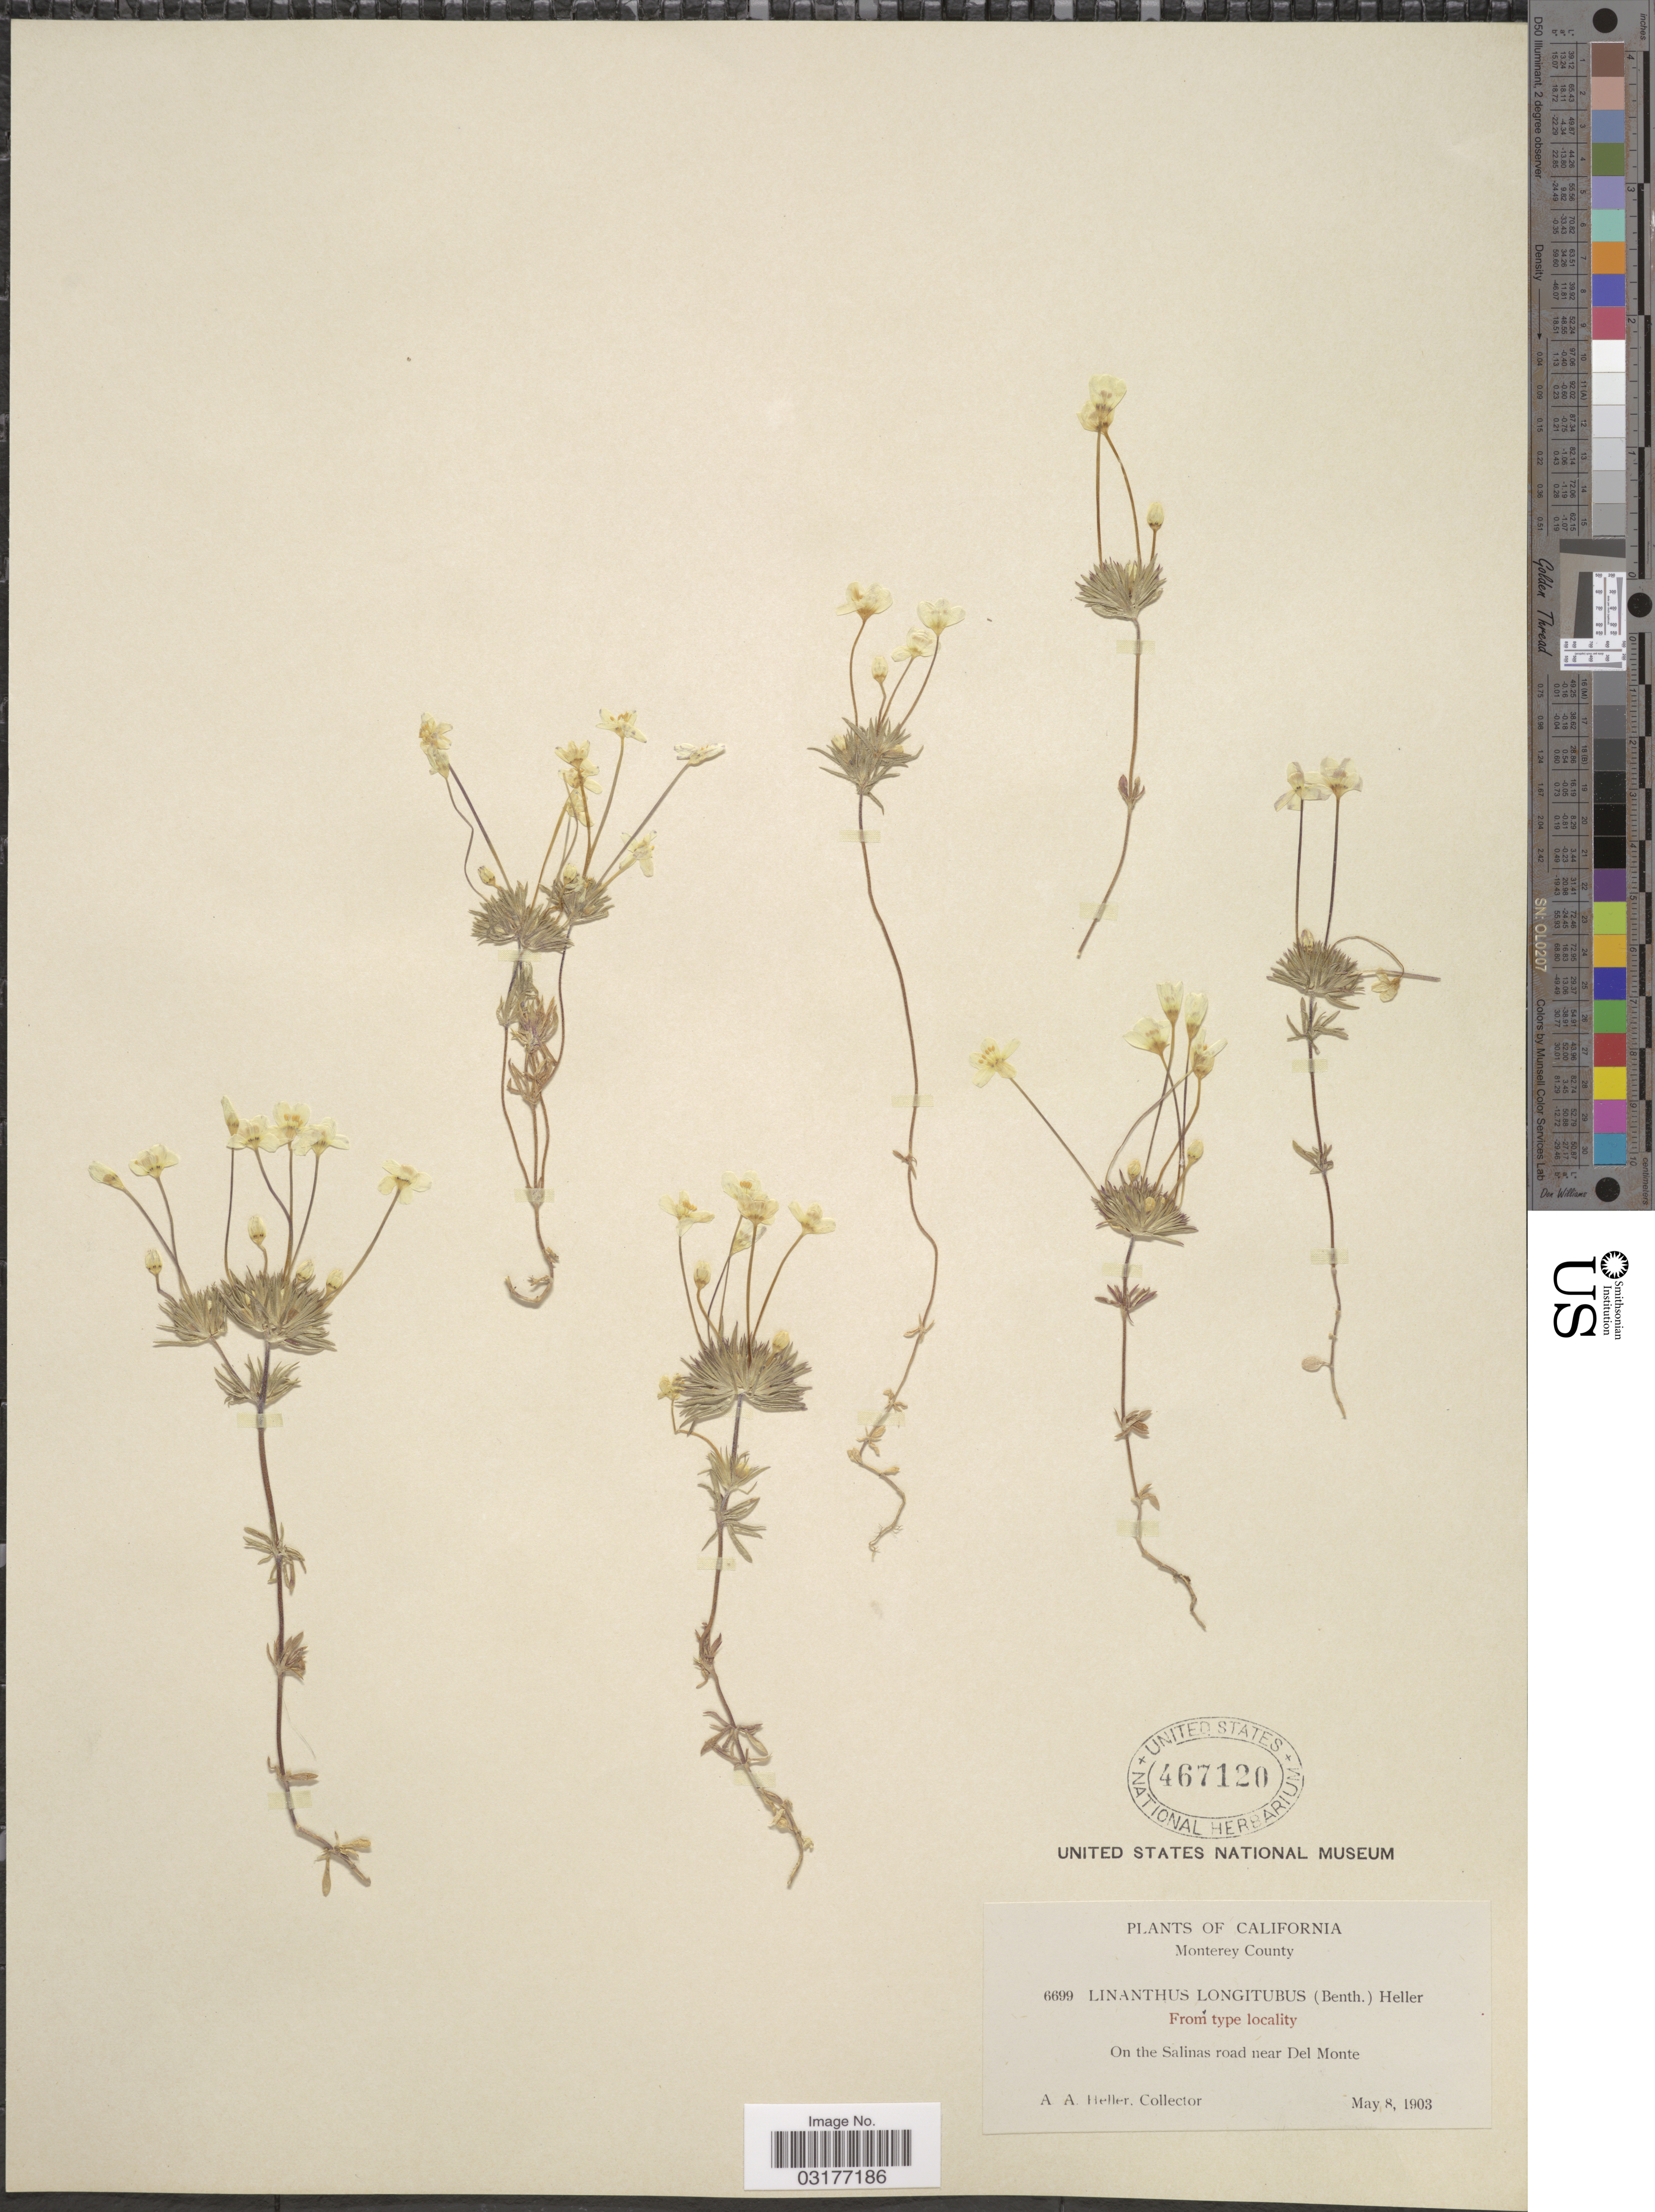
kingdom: Plantae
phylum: Tracheophyta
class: Magnoliopsida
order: Ericales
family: Polemoniaceae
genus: Leptosiphon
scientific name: Leptosiphon androsaceus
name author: Benth.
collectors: A. A. Heller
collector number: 6699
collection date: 1903-05-08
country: United States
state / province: California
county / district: Monterey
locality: Monterey County. On the Salinas road near Del Monte.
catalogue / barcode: US 467120